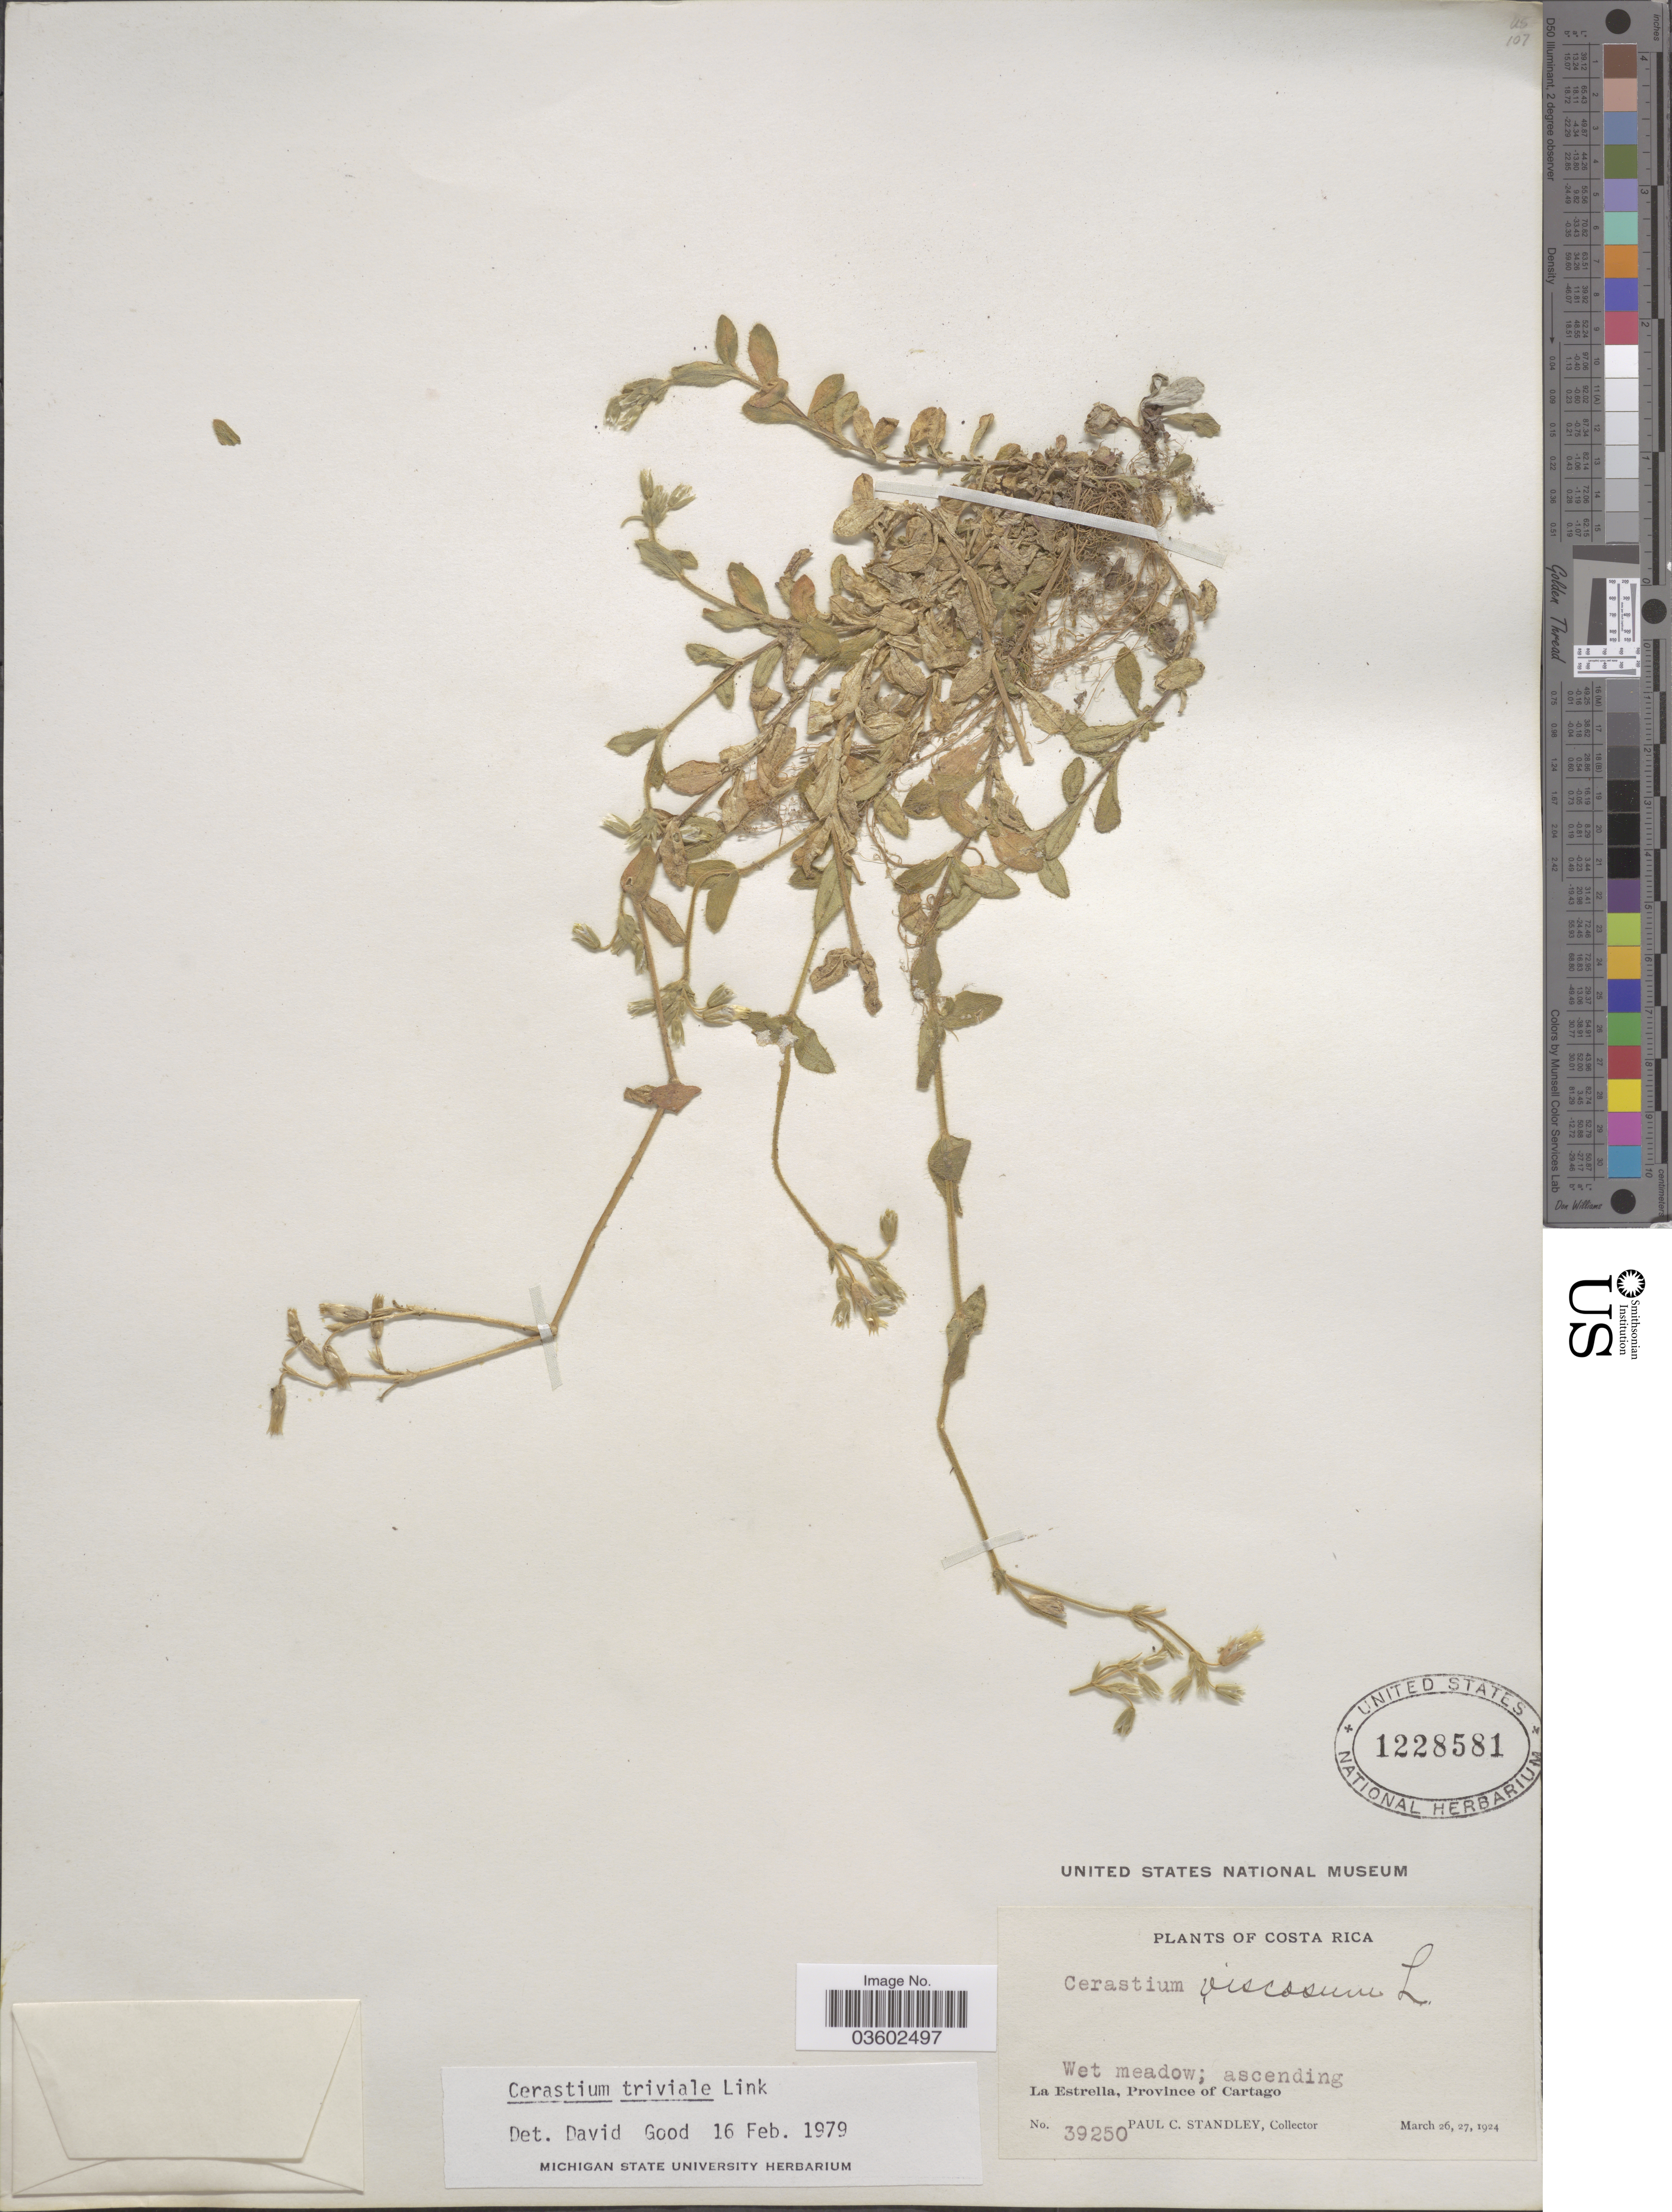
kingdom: Plantae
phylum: Tracheophyta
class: Magnoliopsida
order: Caryophyllales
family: Caryophyllaceae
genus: Cerastium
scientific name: Cerastium triviale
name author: Link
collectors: P. C. Standley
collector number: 39250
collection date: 1924-03-26/1924-03-27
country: Costa Rica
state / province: Cartago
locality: La Estrella.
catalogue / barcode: US 1228581